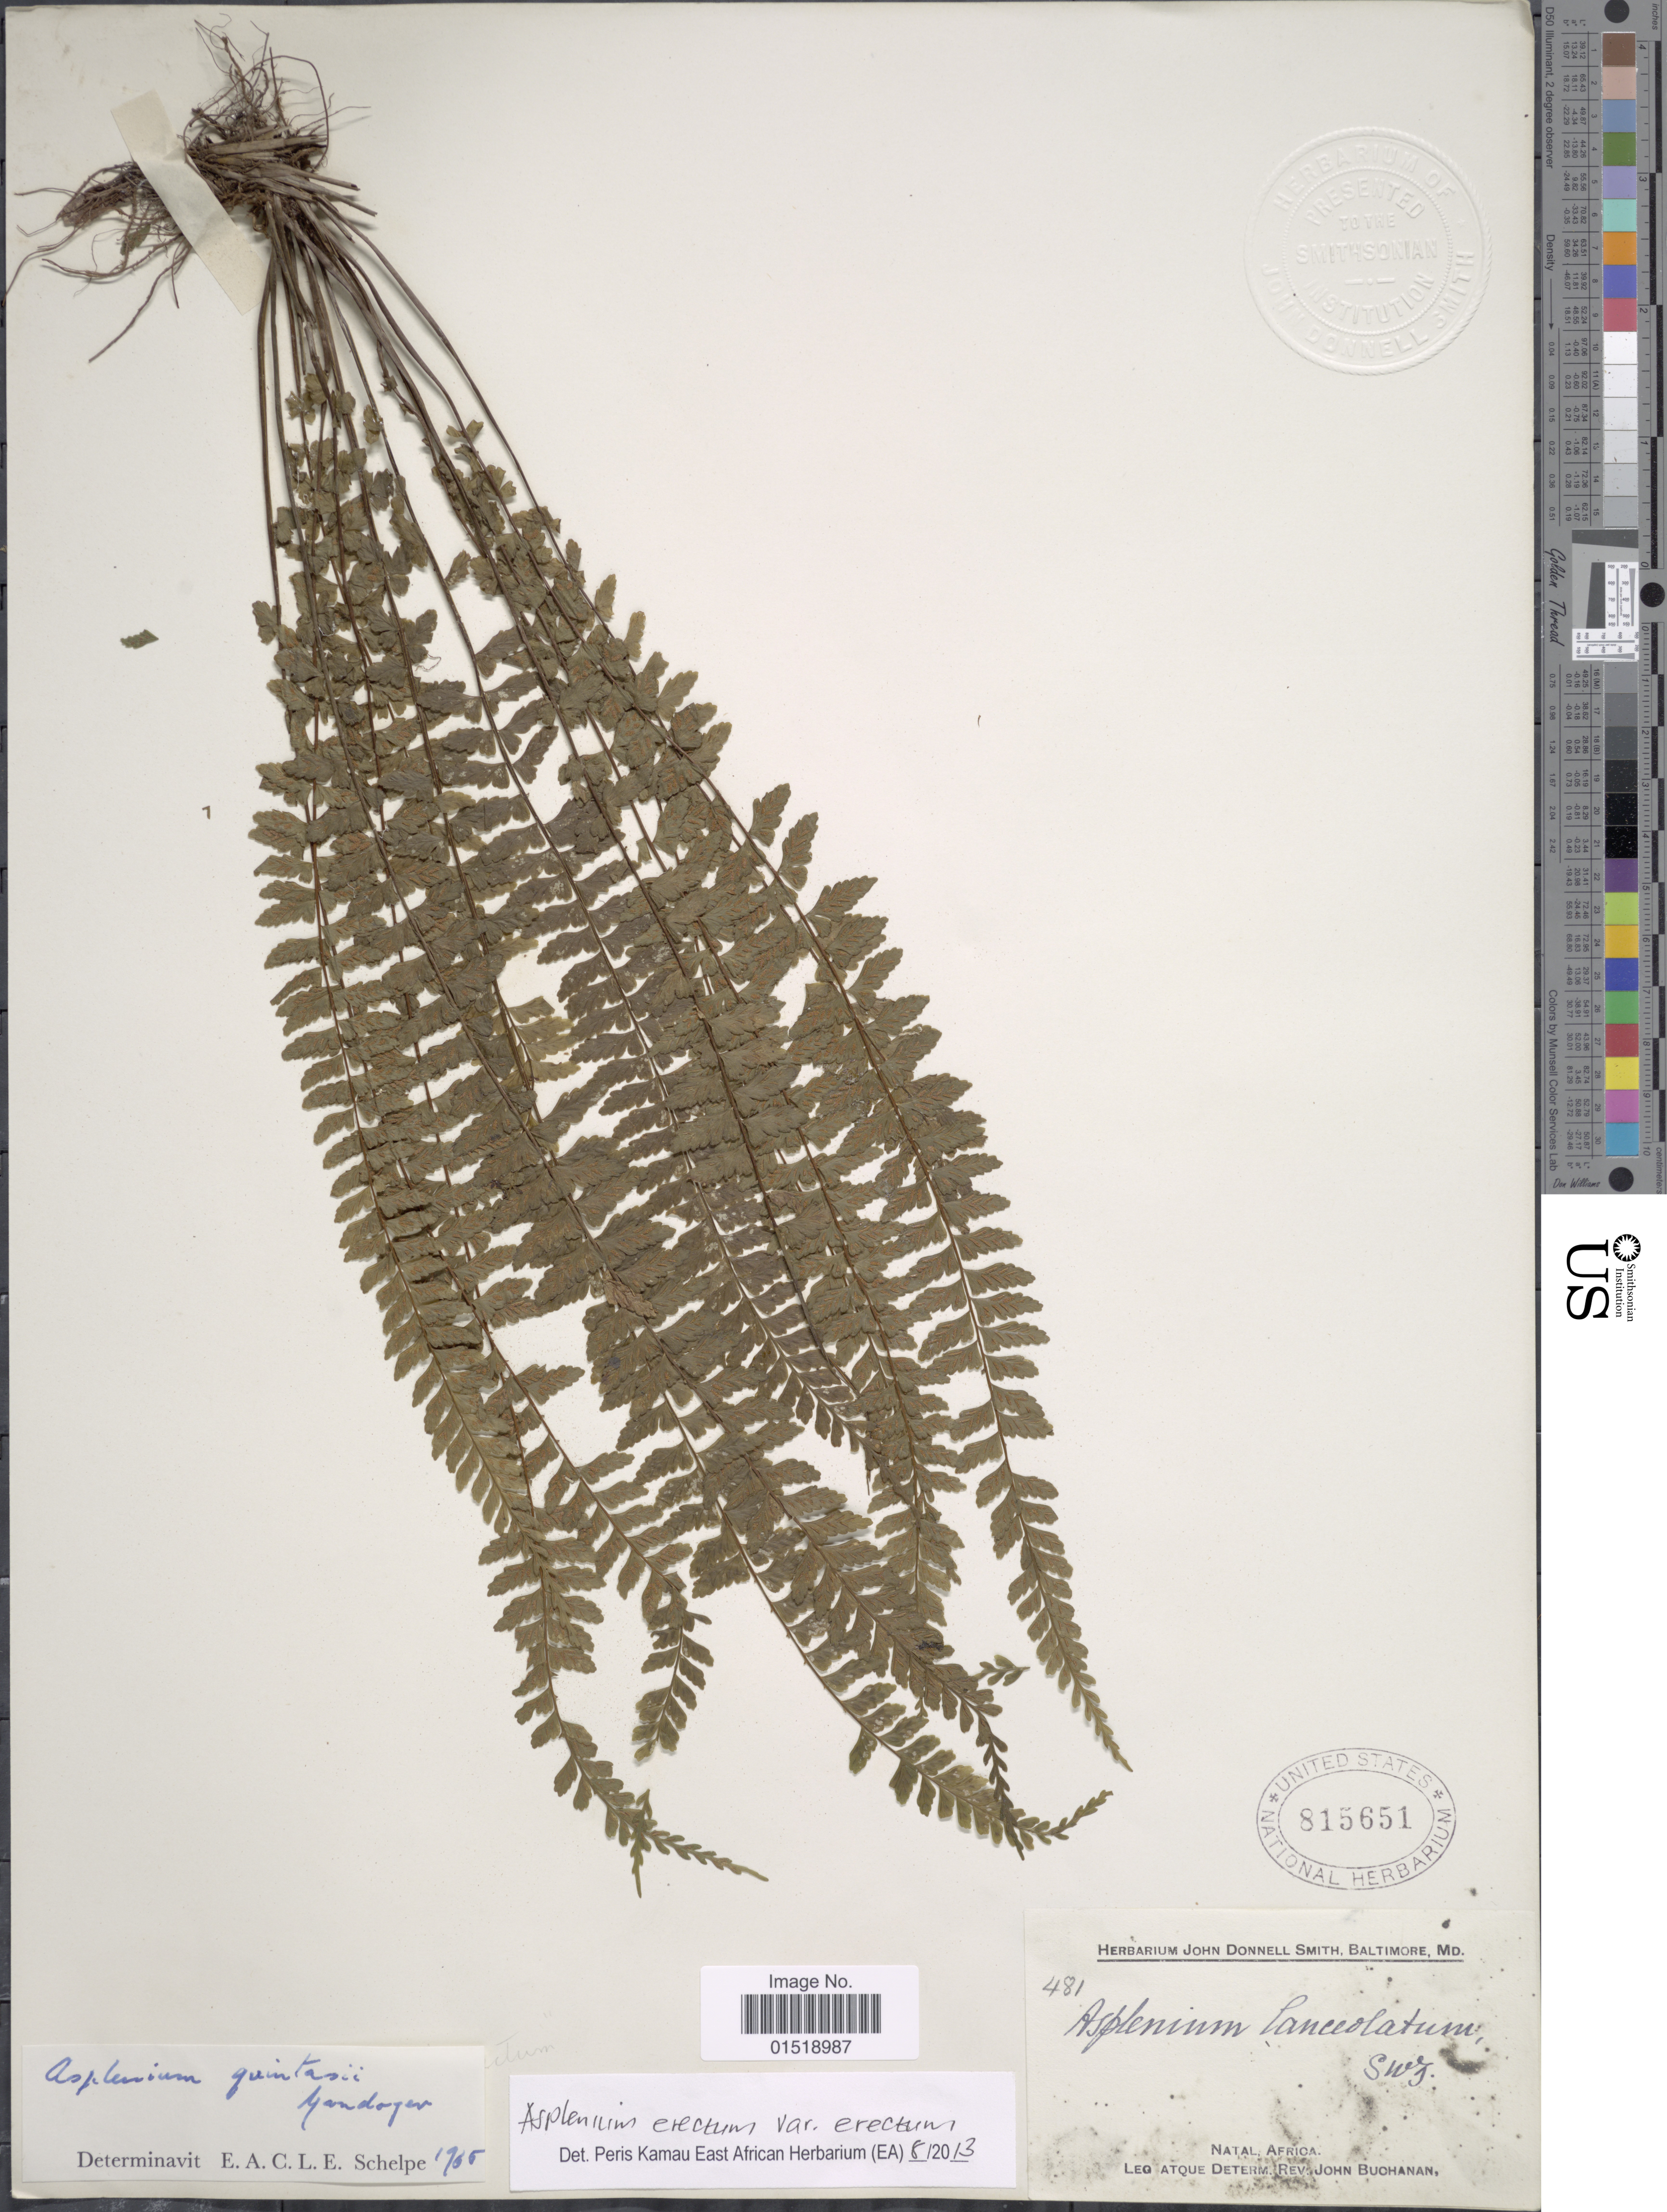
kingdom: Plantae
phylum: Tracheophyta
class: Polypodiopsida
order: Polypodiales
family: Aspleniaceae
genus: Asplenium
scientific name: Asplenium erectum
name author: Bory ex Willd.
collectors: J. Buchanan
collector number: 481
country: South Africa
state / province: KwaZulu-Natal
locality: Natal.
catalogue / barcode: US 815651